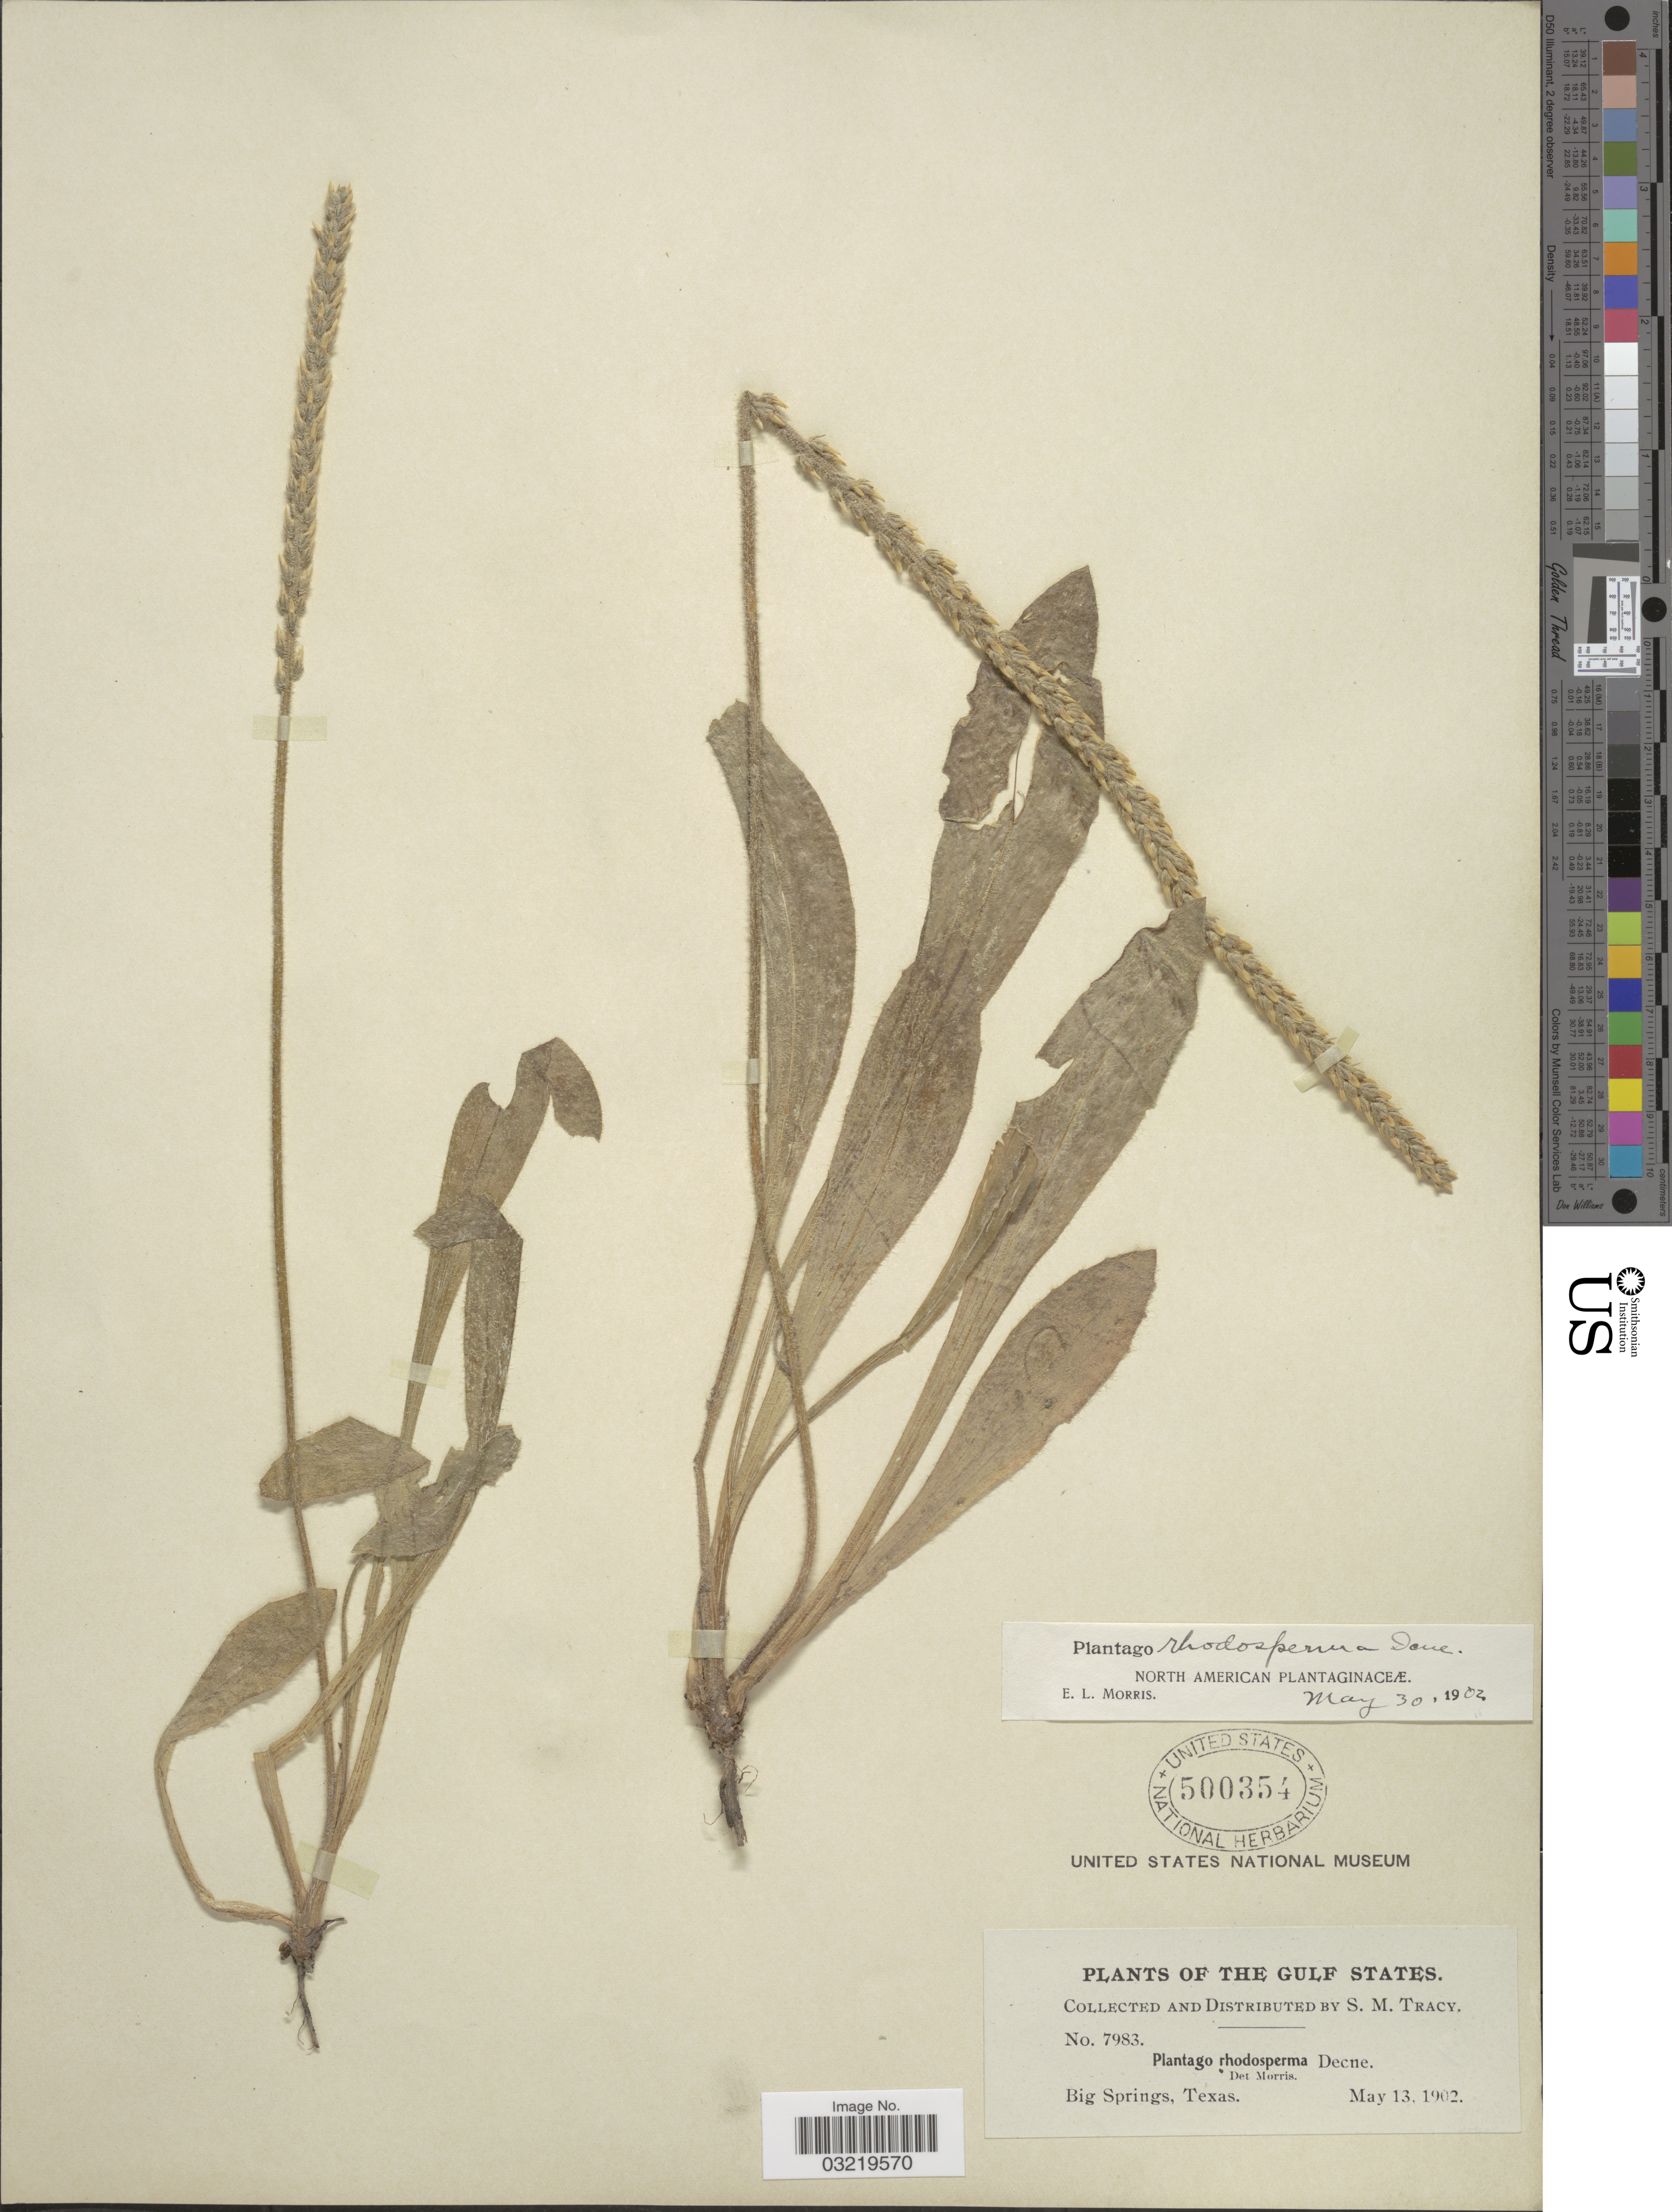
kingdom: Plantae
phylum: Tracheophyta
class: Magnoliopsida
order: Lamiales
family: Plantaginaceae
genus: Plantago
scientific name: Plantago rhodosperma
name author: Decne.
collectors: S. M. Tracy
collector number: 7983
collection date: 1902-05-13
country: United States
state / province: Texas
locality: The Gulf States. Big Springs.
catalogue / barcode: US 500354